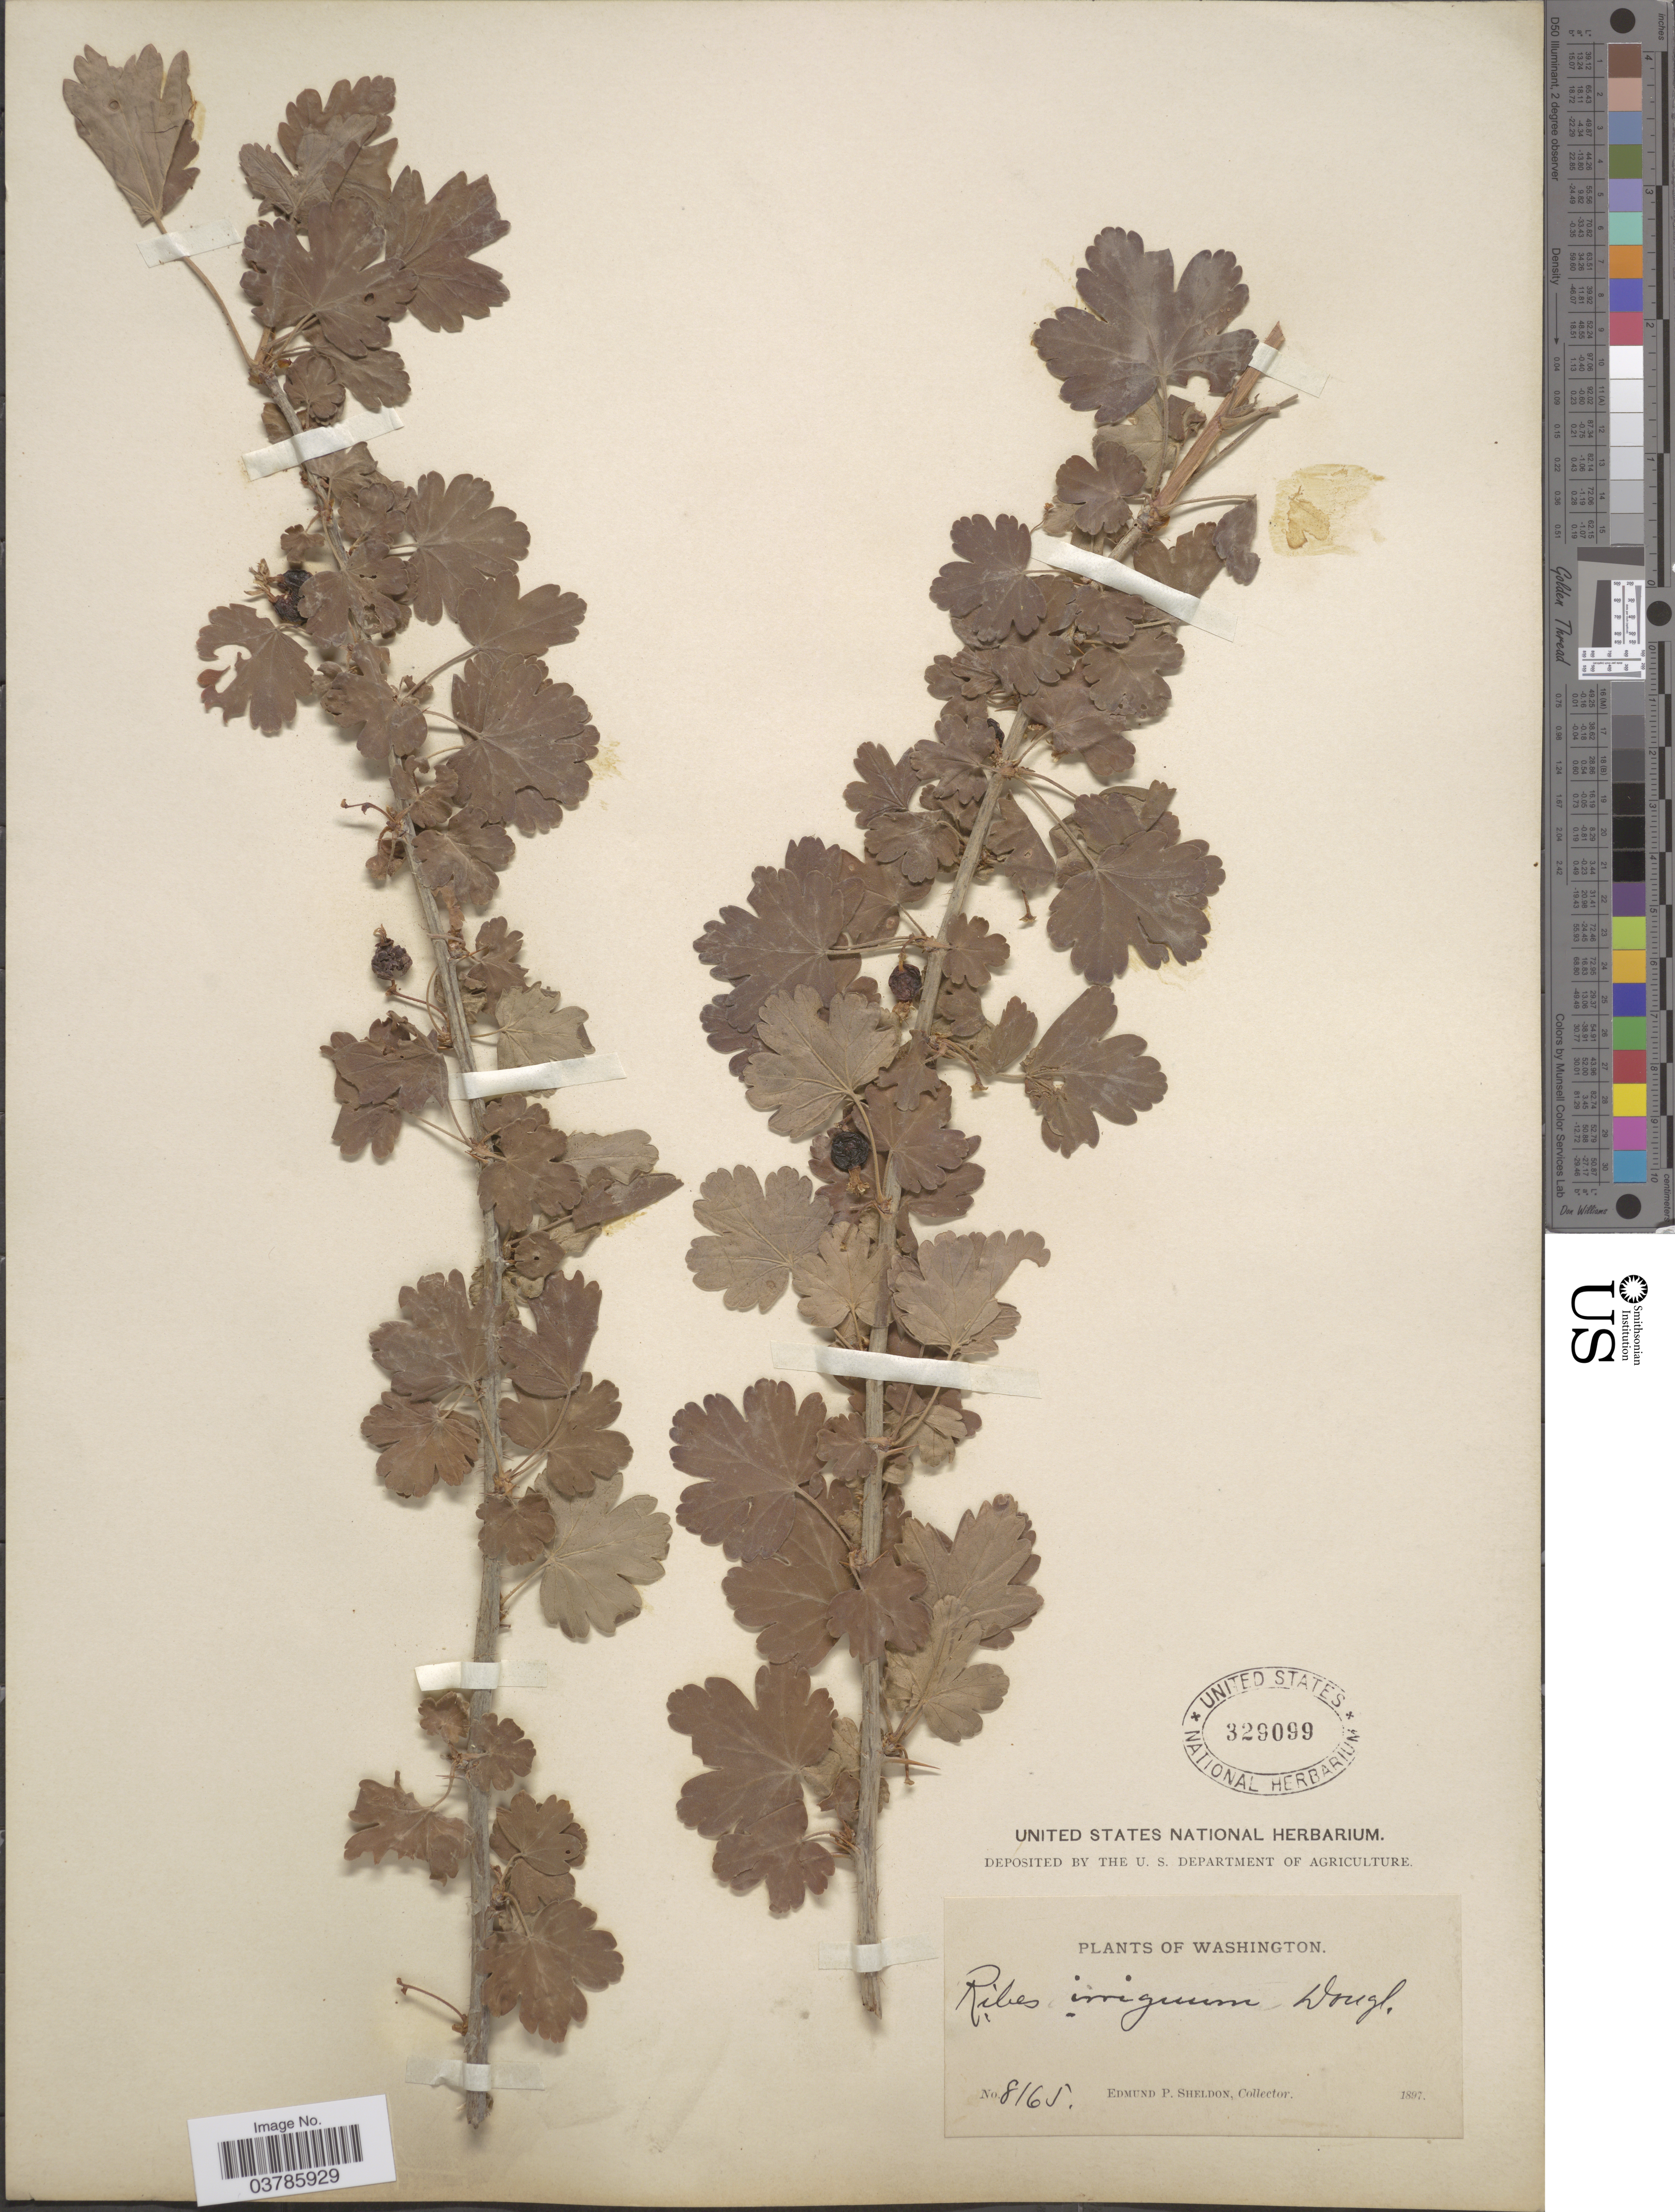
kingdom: Plantae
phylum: Tracheophyta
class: Magnoliopsida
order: Saxifragales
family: Grossulariaceae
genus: Ribes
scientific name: Ribes oxyacanthoides var. irriguum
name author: (Douglas) Jancz.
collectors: E. P. Sheldon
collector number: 8165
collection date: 1897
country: United States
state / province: Washington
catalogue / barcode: US 329099